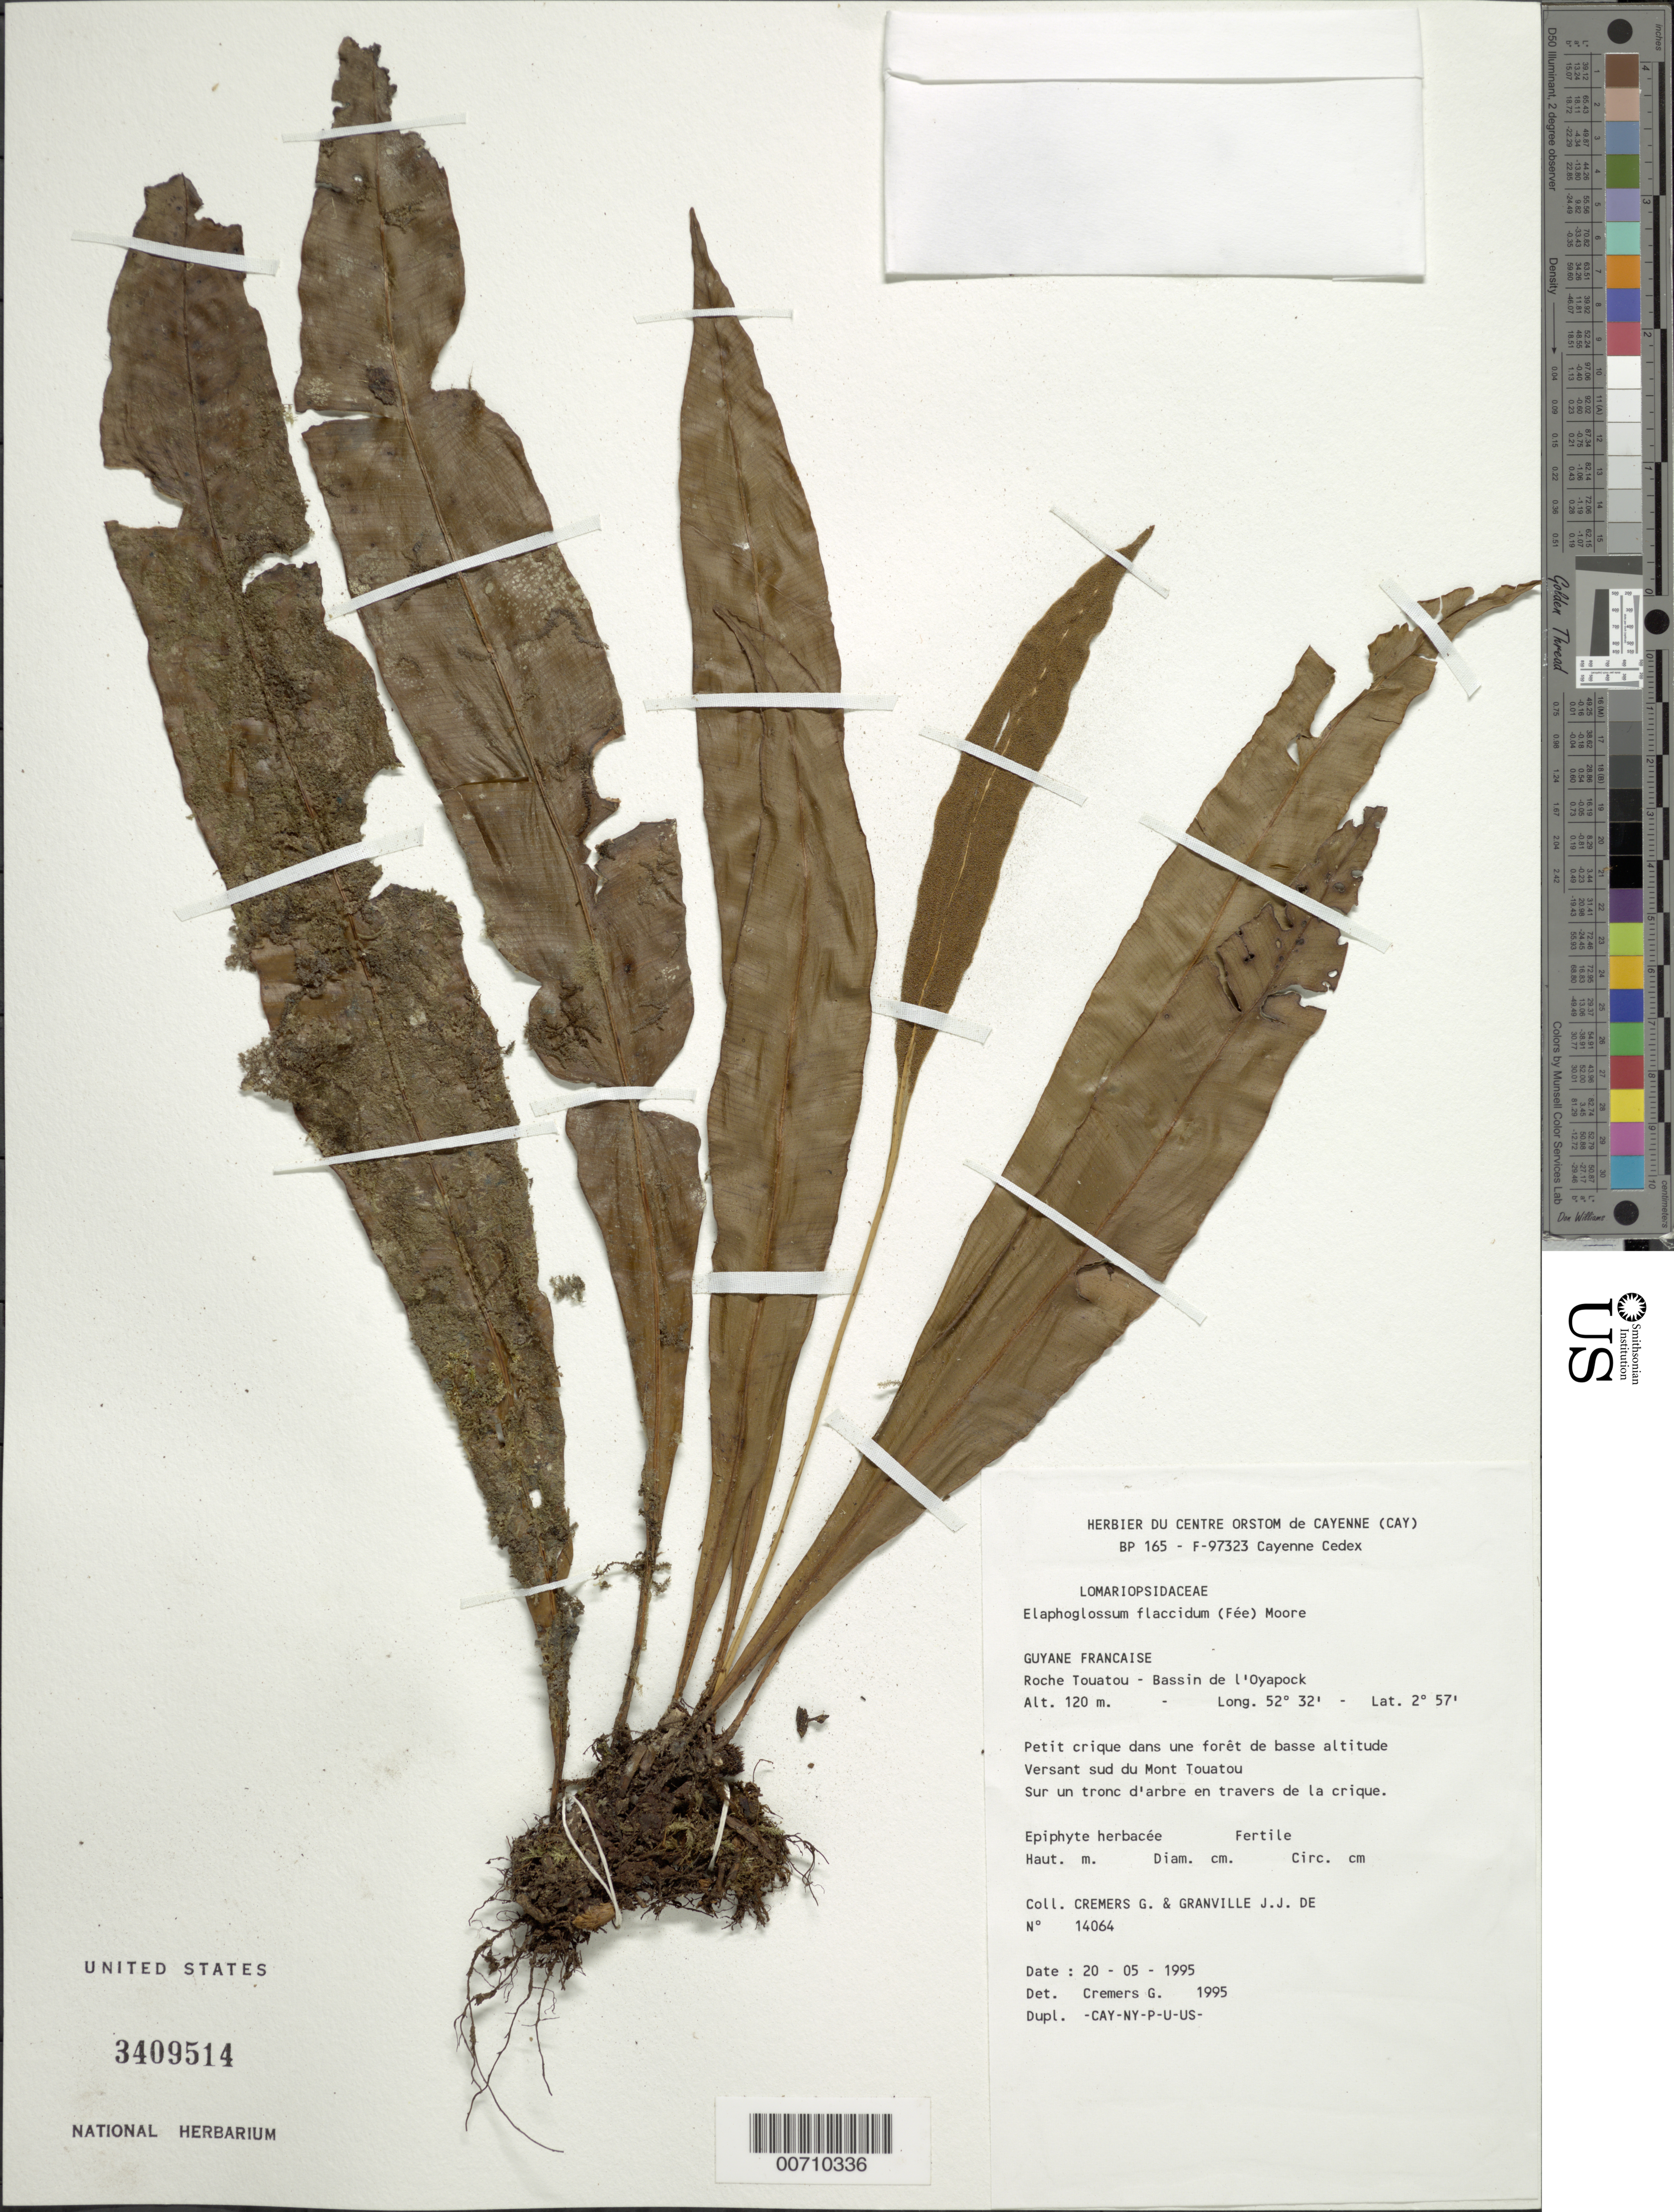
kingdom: Plantae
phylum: Tracheophyta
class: Polypodiopsida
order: Polypodiales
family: Dryopteridaceae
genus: Elaphoglossum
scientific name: Elaphoglossum flaccidum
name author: (Fée) T. Moore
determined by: Cremers, Georges A.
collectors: G. Cremers & J.-J. de Granville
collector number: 14064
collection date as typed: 20-May-95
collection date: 1995-05-20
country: French Guiana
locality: Roche Touatou, Bassin de l'Oyapock, versant sud du Mont Touatou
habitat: Small creek in low forest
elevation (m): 120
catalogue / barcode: US 3409514